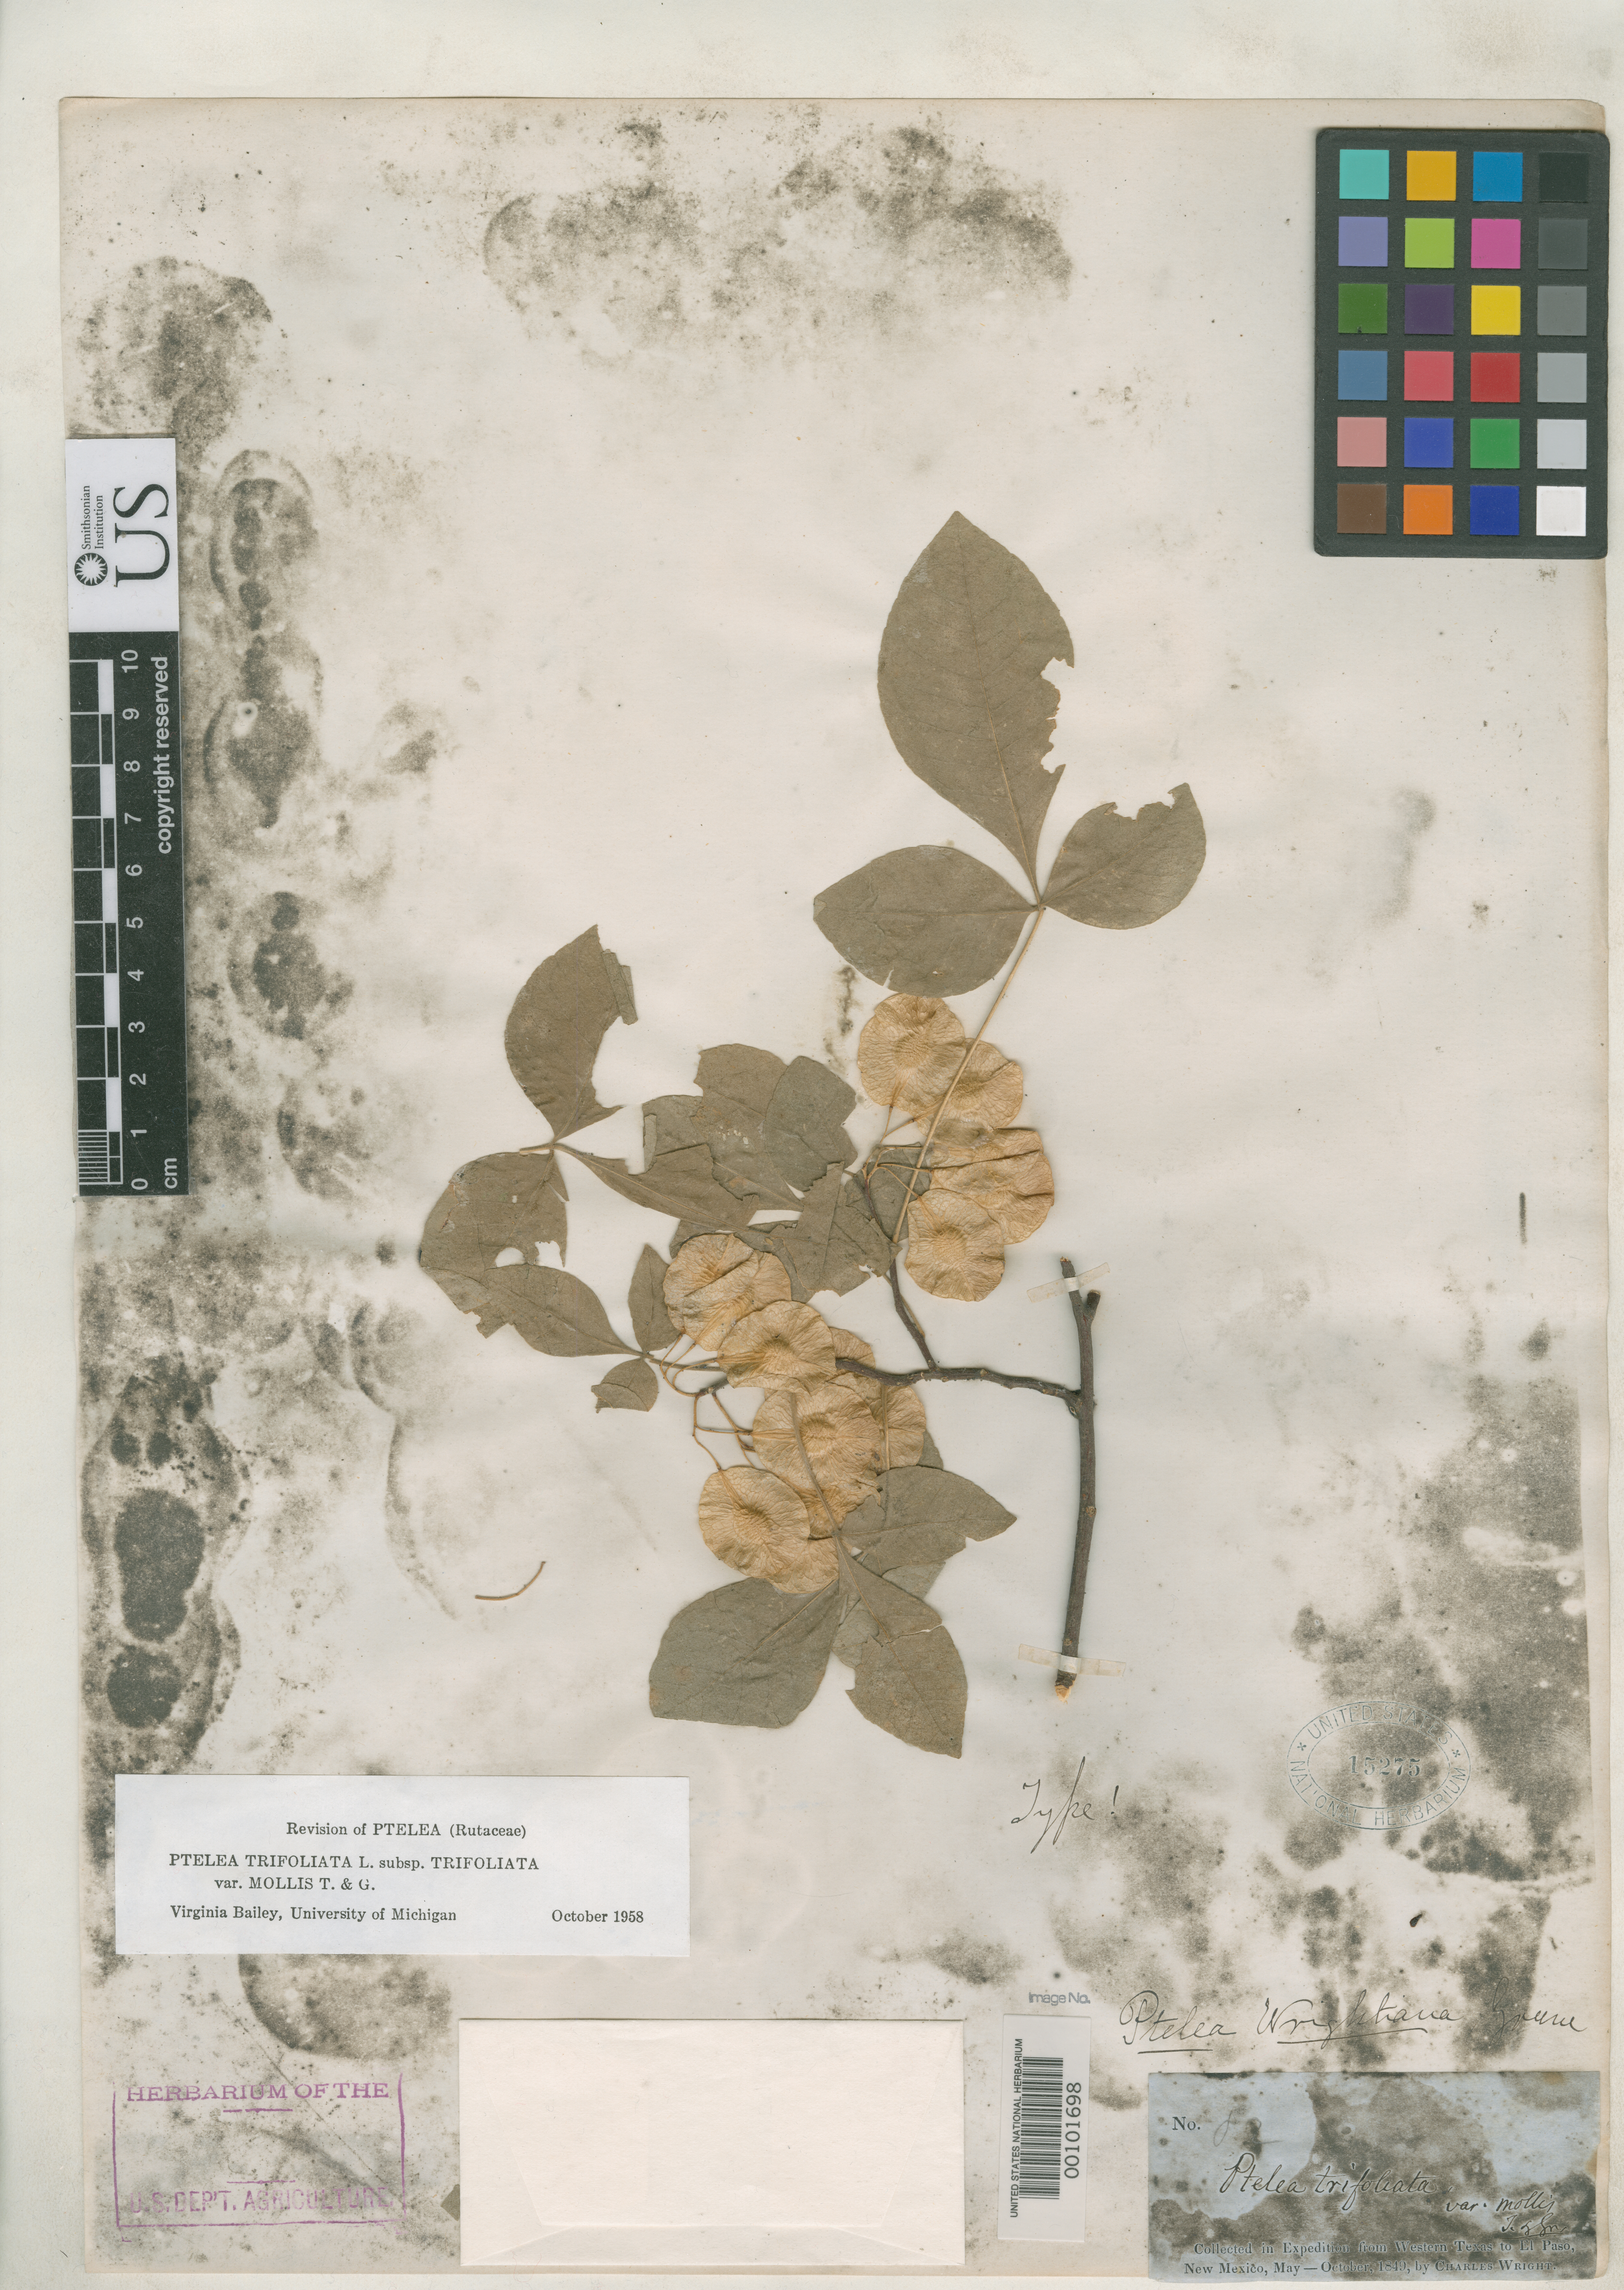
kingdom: Plantae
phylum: Tracheophyta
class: Magnoliopsida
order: Sapindales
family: Rutaceae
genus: Ptelea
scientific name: Ptelea wrightiana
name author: Greene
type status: Holotype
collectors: C. Wright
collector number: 82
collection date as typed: May 1849 to -- Oct 1849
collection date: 1849-05/1849-10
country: United States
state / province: Texas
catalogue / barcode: US 15275